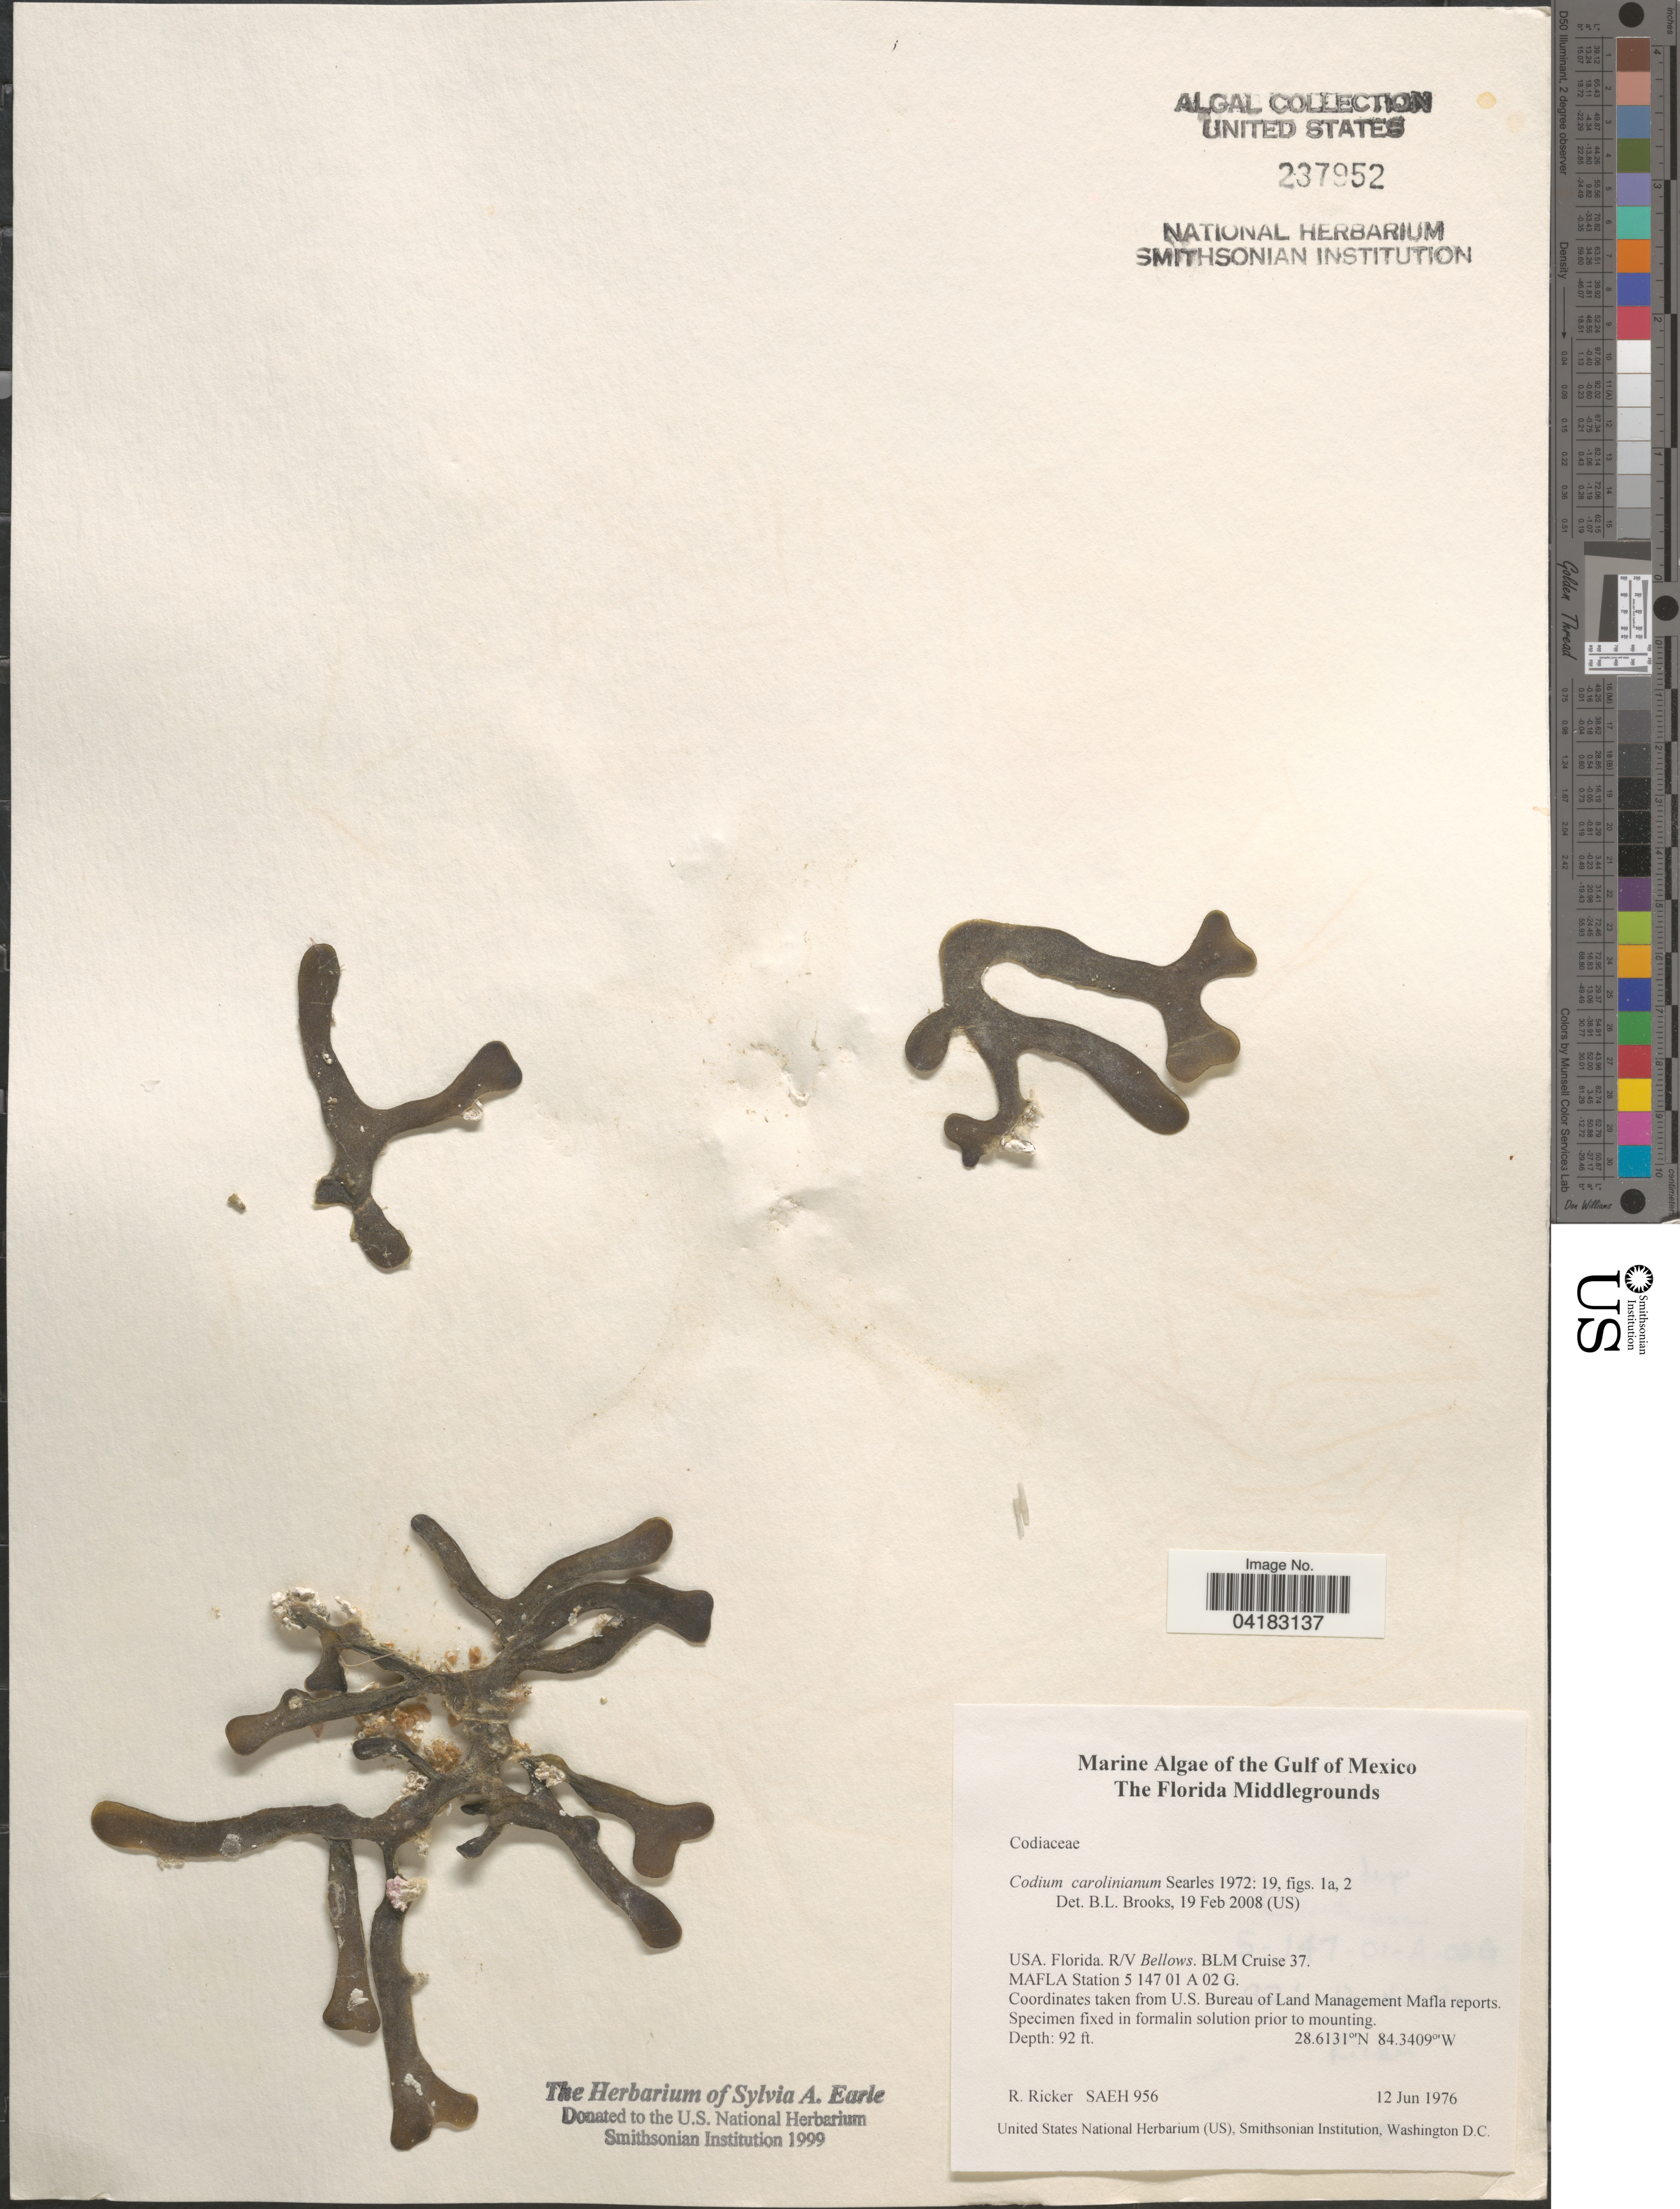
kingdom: Plantae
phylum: Chlorophyta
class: Ulvophyceae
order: Bryopsidales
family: Codiaceae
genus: Codium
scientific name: Codium carolinianum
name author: Searles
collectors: R. Ricker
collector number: SAEH956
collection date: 1976-06-12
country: United States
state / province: Florida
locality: Gulf of Mexico. The Florida Middlegrounds. R/V Bellows. BLM Cruise 37. MAFLA Station 5 147 01 A 02 G.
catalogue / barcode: US 237952